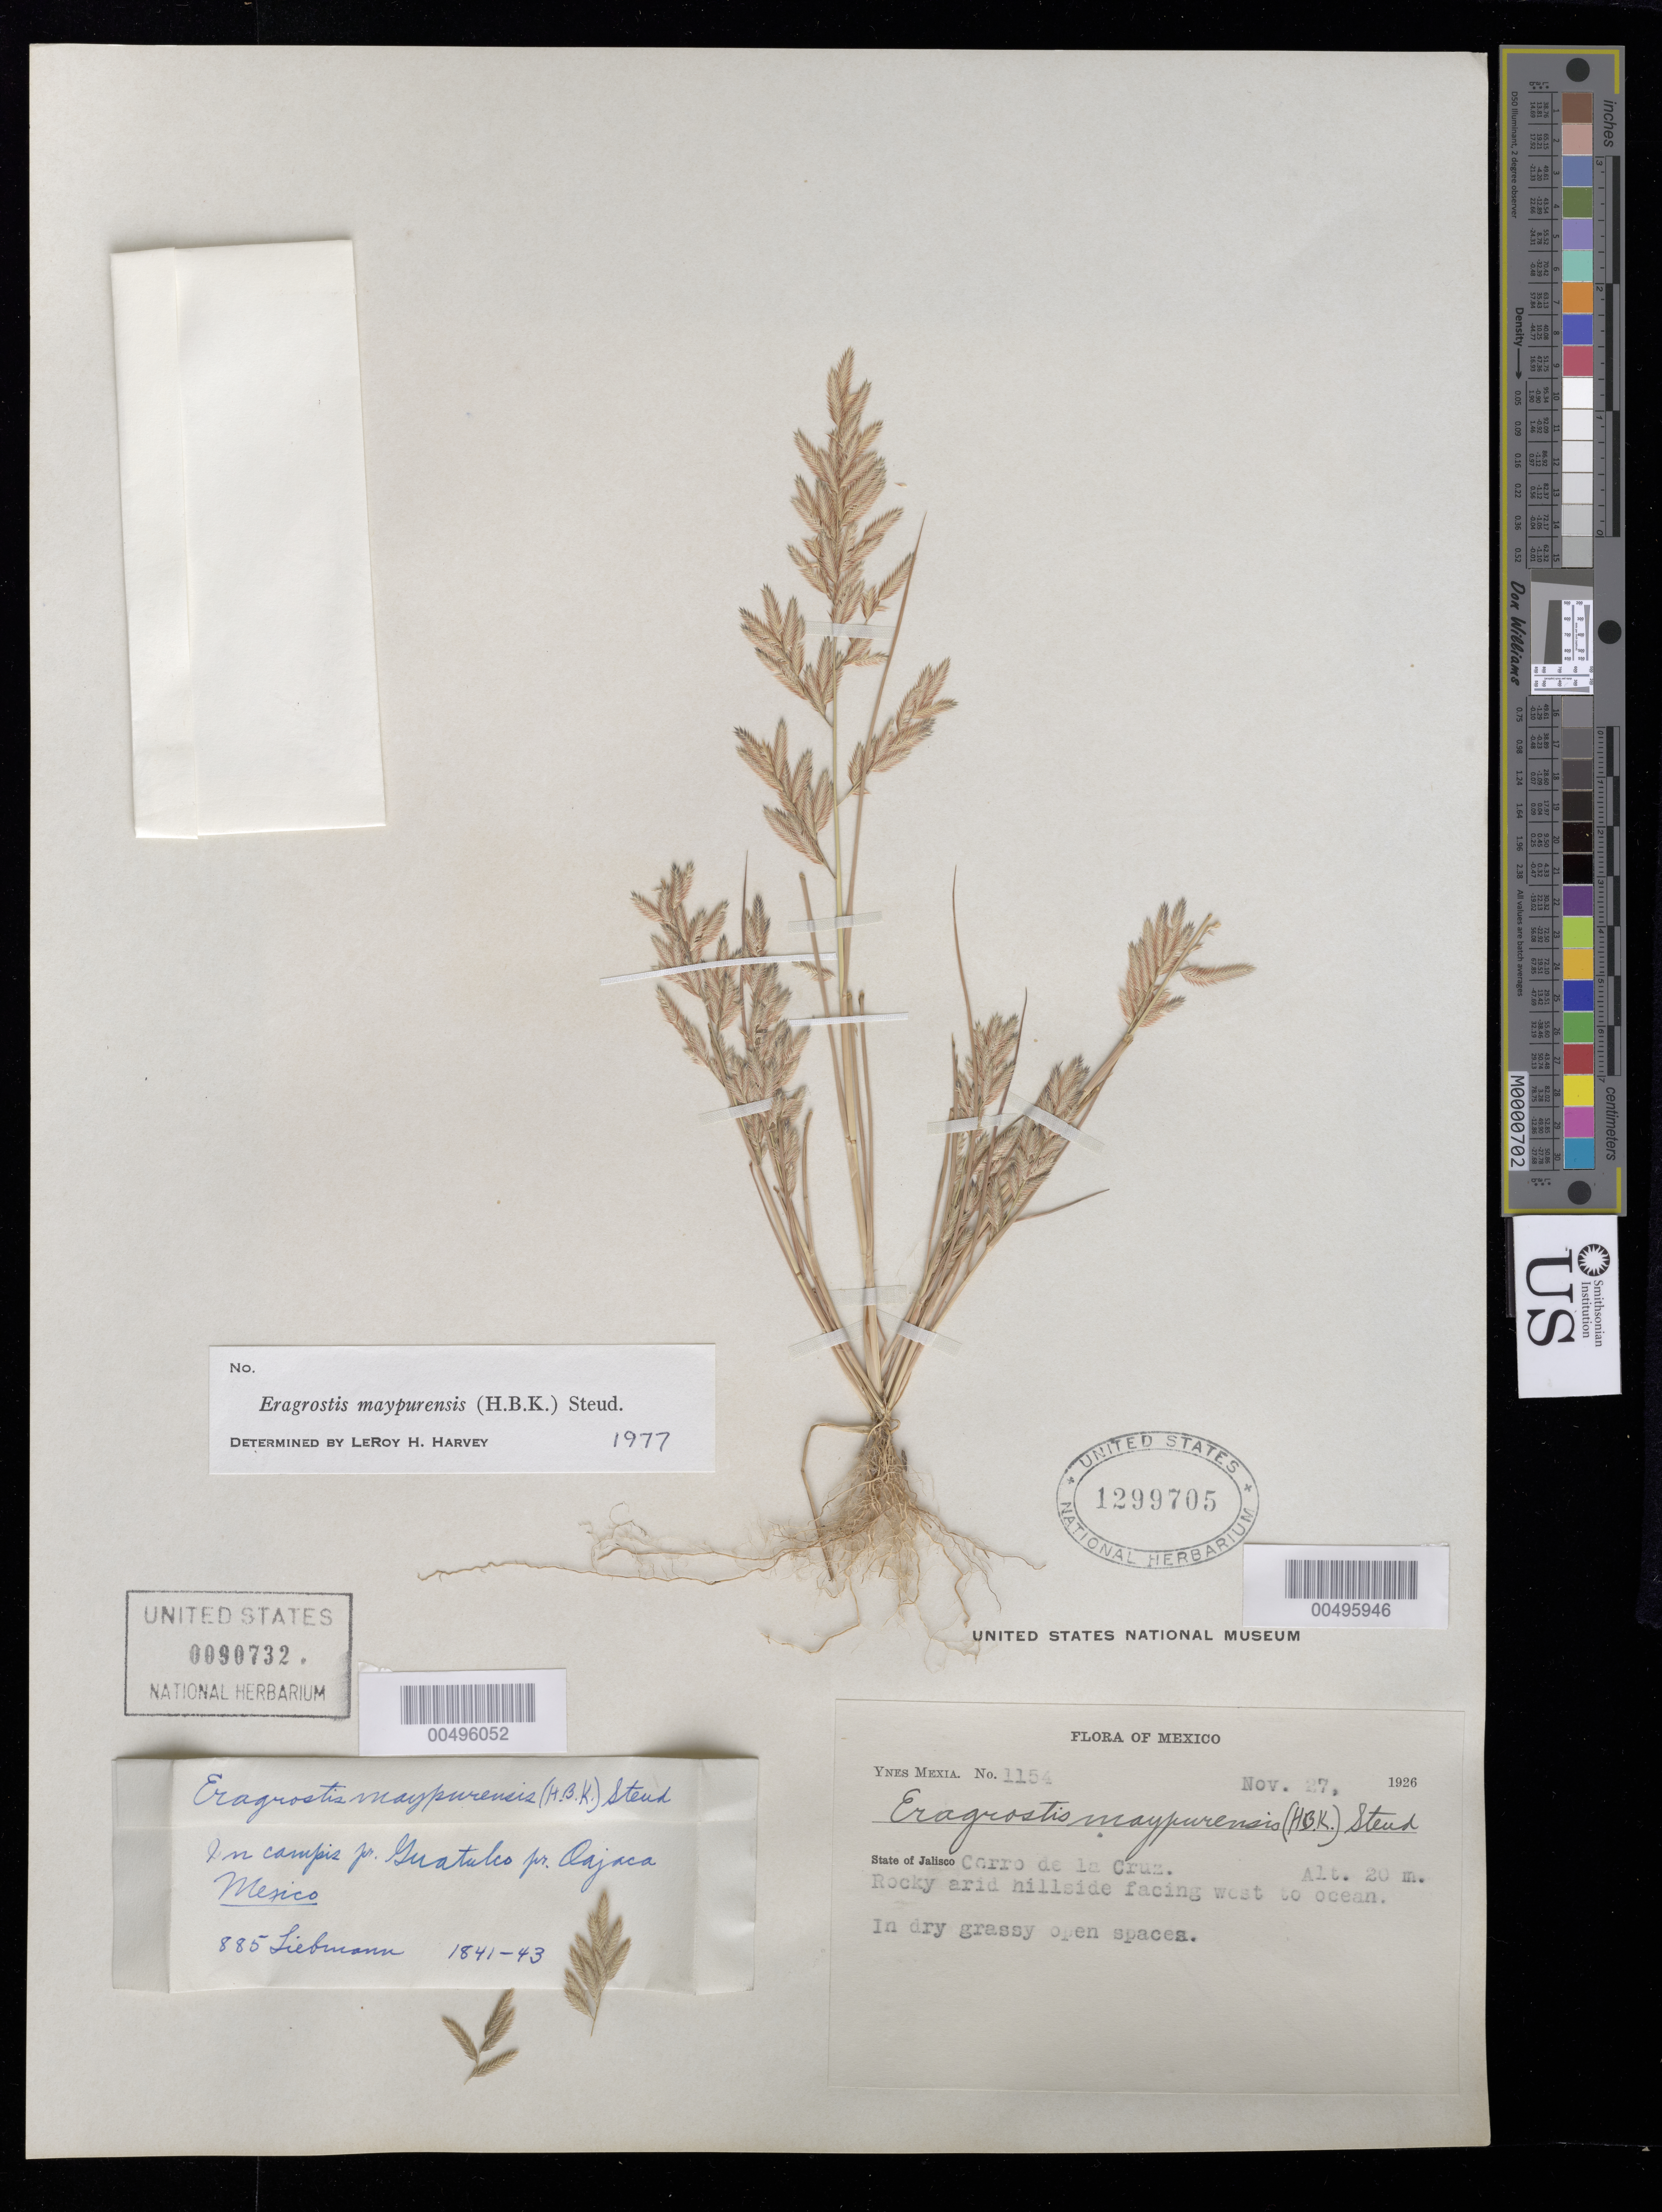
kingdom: Plantae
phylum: Tracheophyta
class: Liliopsida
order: Poales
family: Poaceae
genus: Eragrostis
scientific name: Eragrostis maypurensis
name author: (Kunth) Steud.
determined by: Harvey, L. H.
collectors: F. M. Liebmann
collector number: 885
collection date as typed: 1841 to -- --- 1843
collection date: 1841/1843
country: Mexico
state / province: Veracruz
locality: In campis pr. Guatulco pr. Oajaca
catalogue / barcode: US 90732